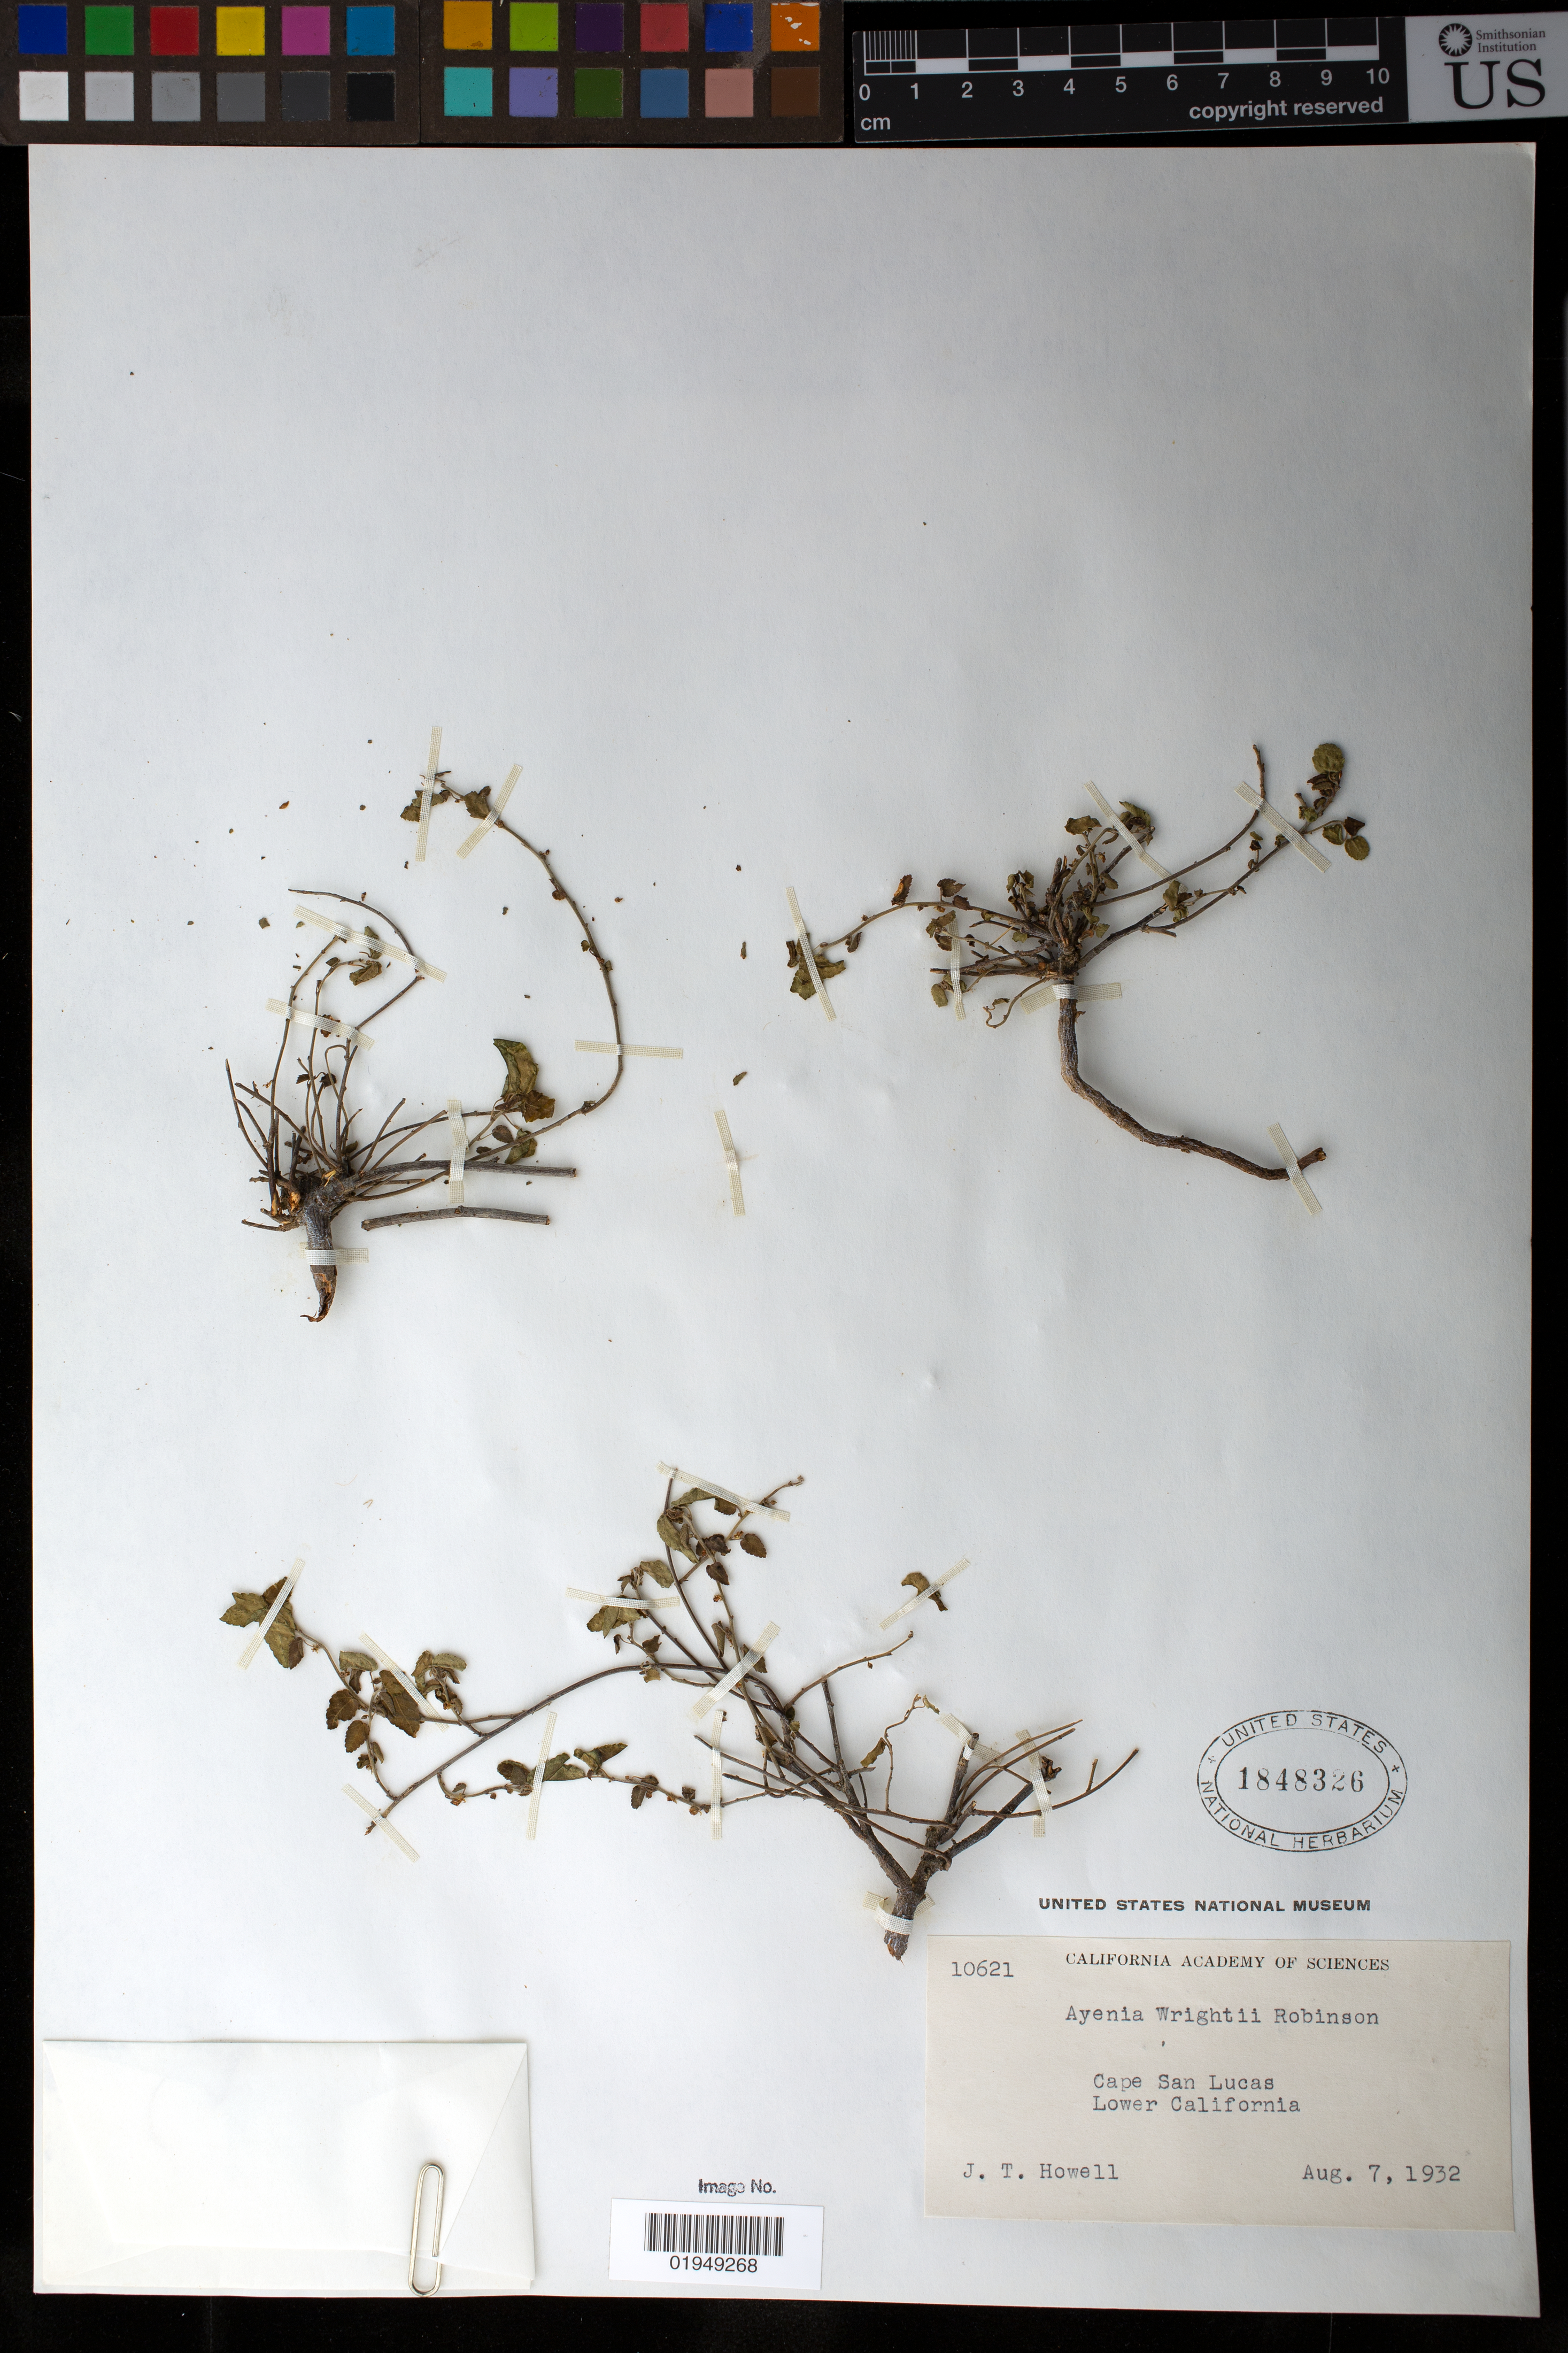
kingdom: Plantae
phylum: Tracheophyta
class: Magnoliopsida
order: Malvales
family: Malvaceae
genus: Ayenia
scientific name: Ayenia wrightii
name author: B.L. Rob.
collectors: J. T. Howell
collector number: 10621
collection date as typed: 07 Aug 1932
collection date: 1932-08-07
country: Mexico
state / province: Baja California Sur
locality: Cape San Lucas, Lower California.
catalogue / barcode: US 1848326